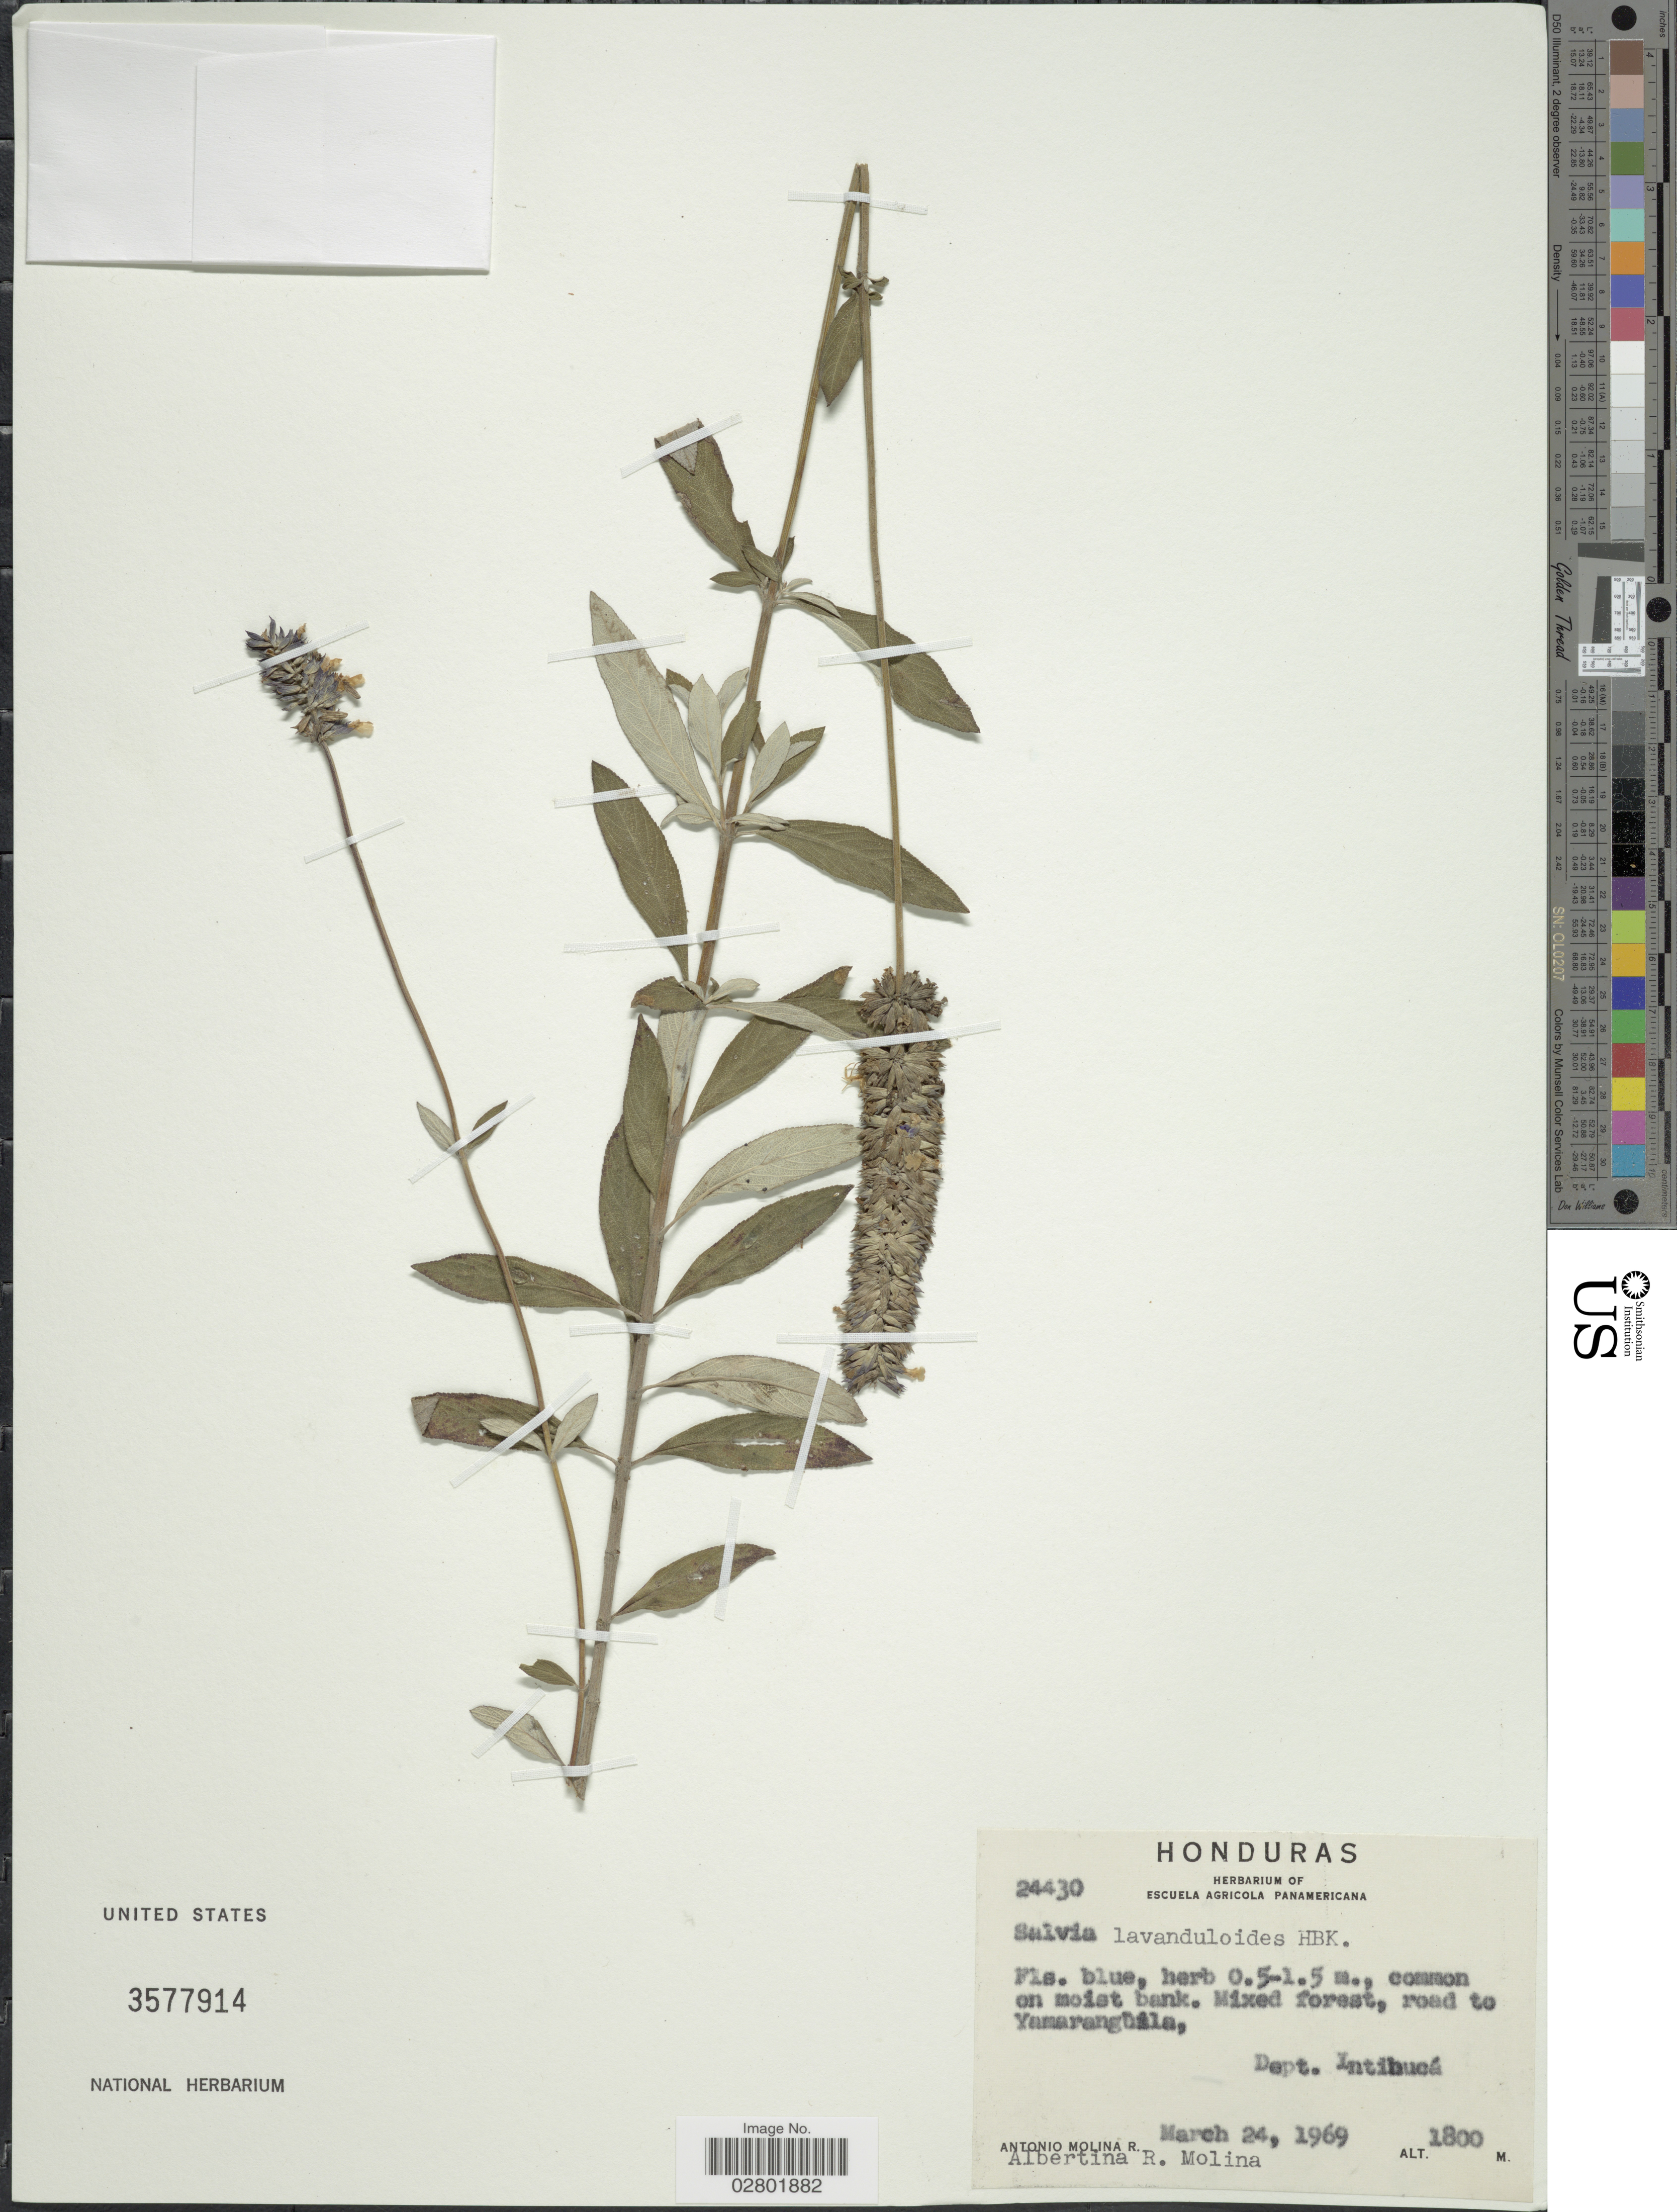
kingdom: Plantae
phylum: Tracheophyta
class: Magnoliopsida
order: Lamiales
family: Lamiaceae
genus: Salvia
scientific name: Salvia lavanduloides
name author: Kunth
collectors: A. Molina R. & A. R. Molina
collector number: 24430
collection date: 1969-03-24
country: Honduras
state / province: Intibuca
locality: Mixed forest, road to Yamaranguila, Dept. Intibucá.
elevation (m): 1800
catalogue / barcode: US 3577914